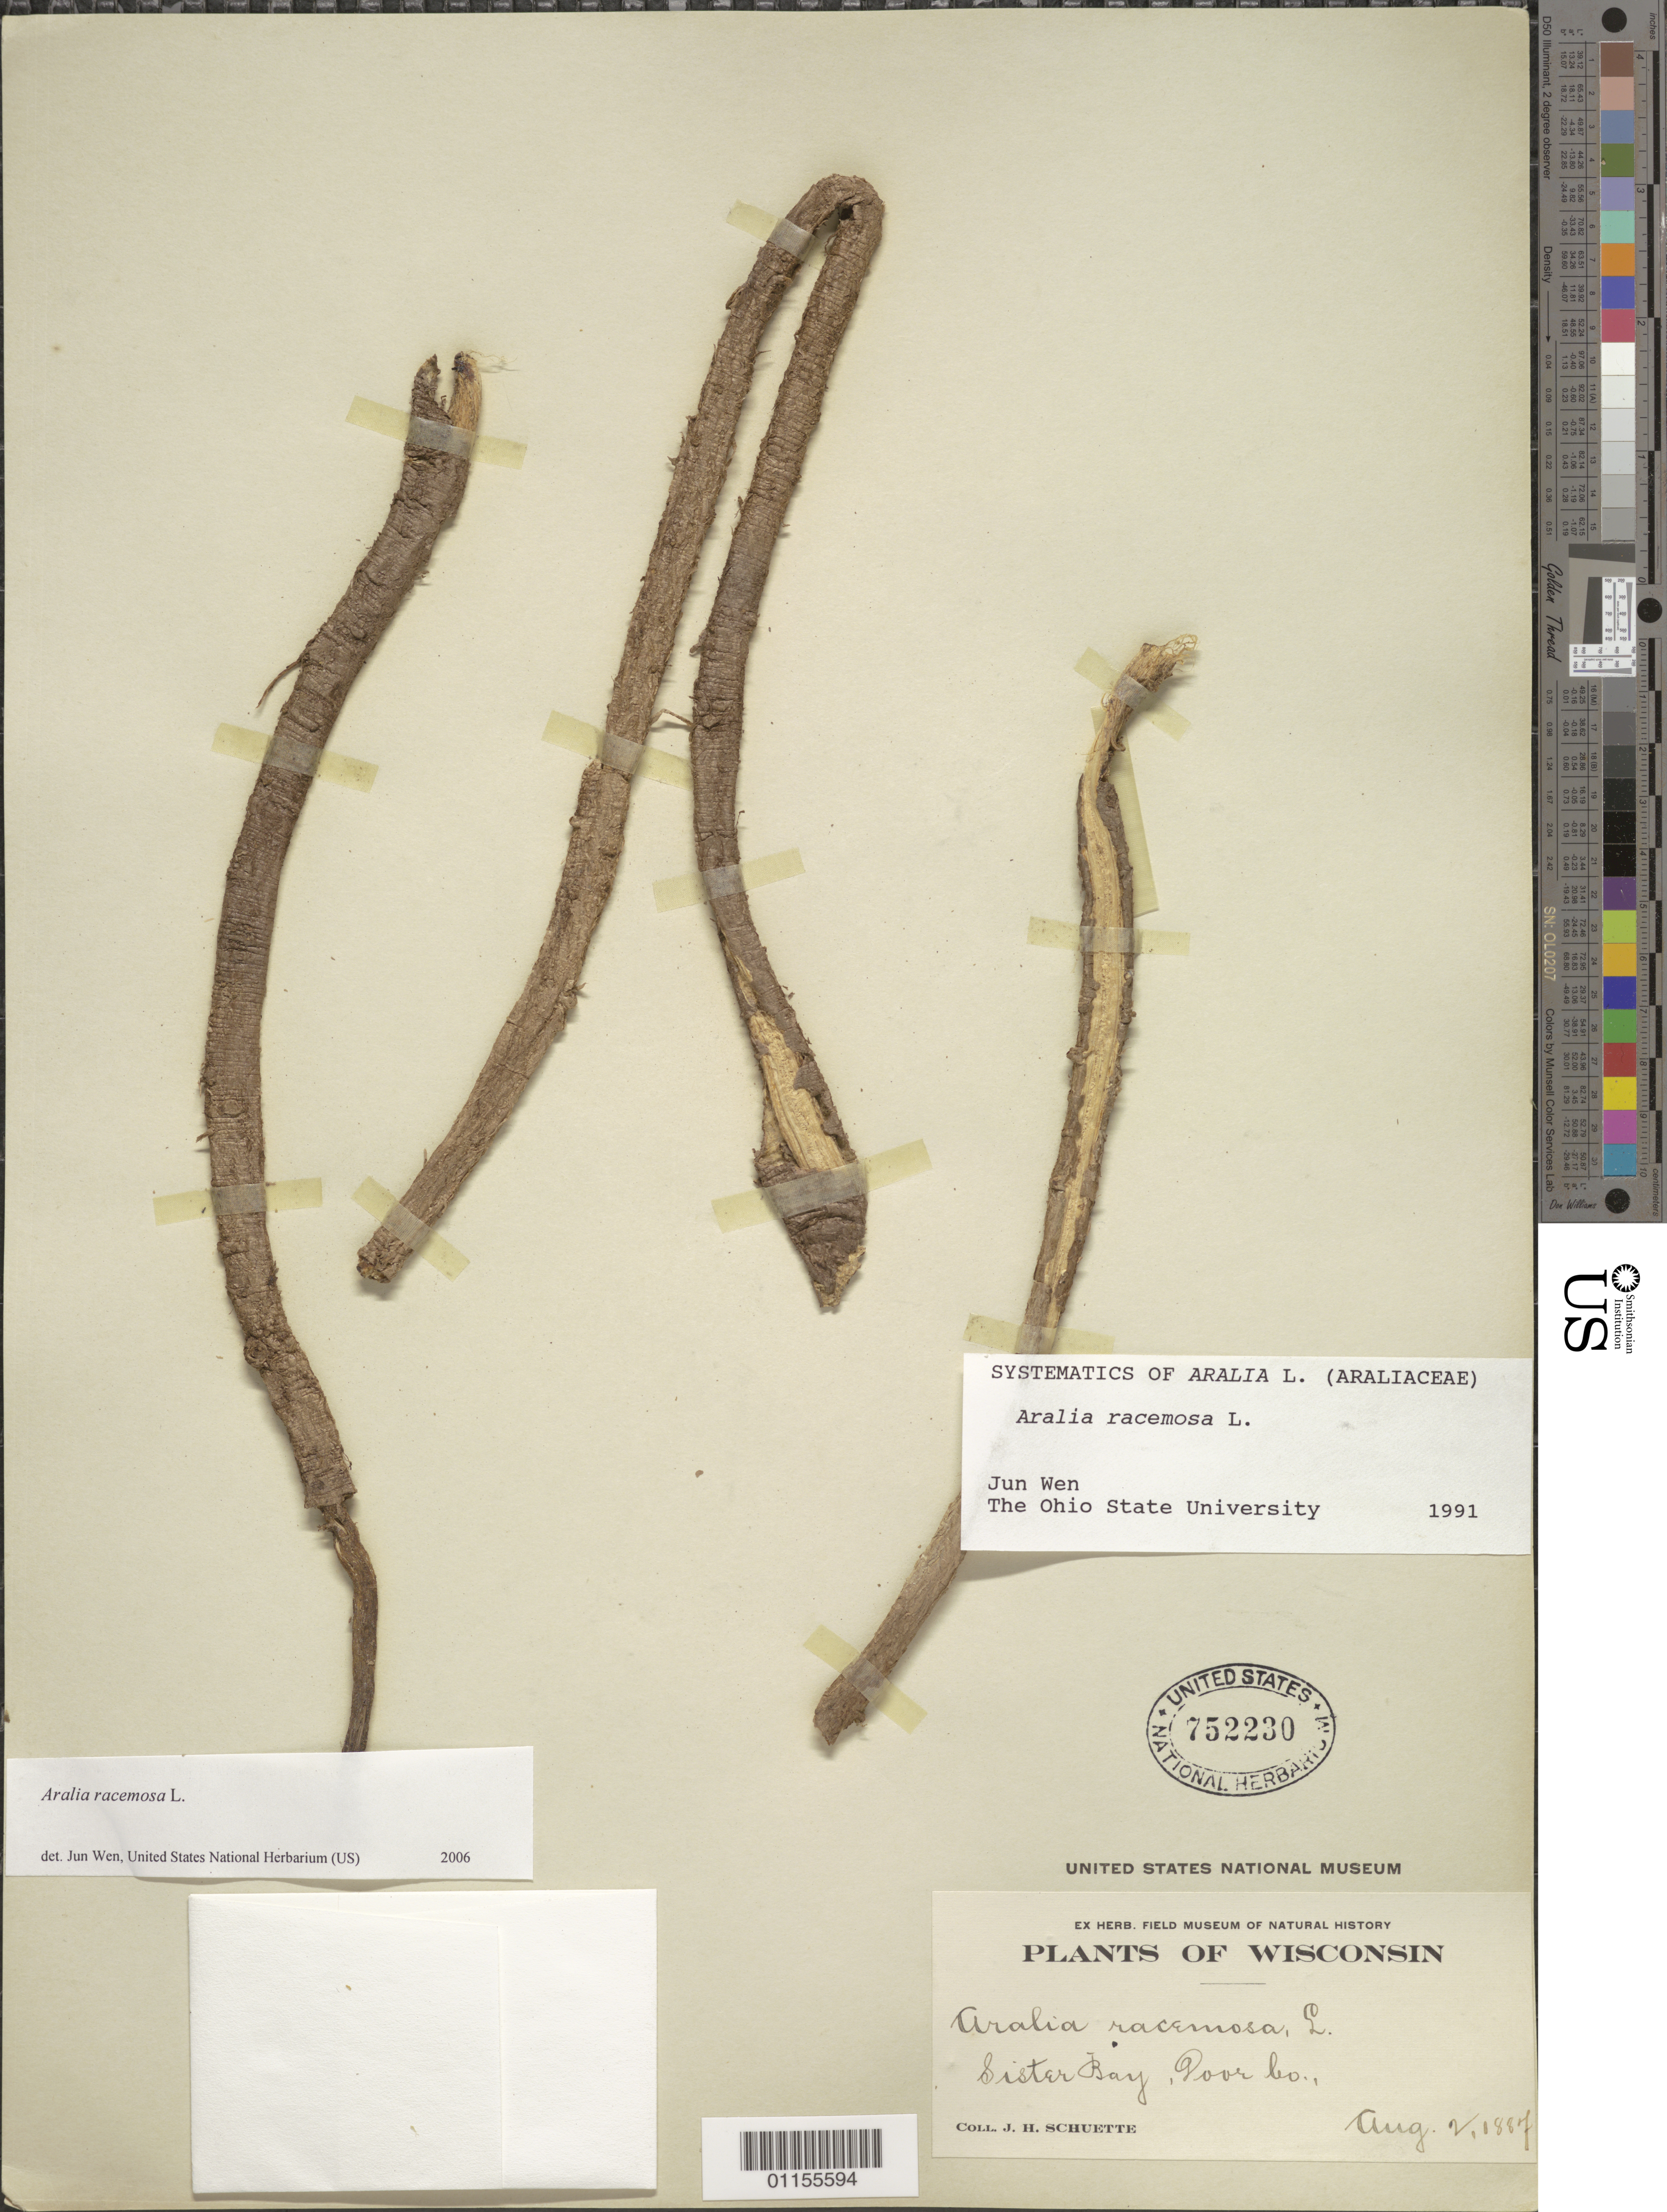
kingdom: Plantae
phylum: Tracheophyta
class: Magnoliopsida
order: Apiales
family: Araliaceae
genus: Aralia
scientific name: Aralia racemosa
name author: L.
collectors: J. Schuette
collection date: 1887-08-02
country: United States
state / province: Wisconsin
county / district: Door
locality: Sister Bay.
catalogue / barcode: US 752230